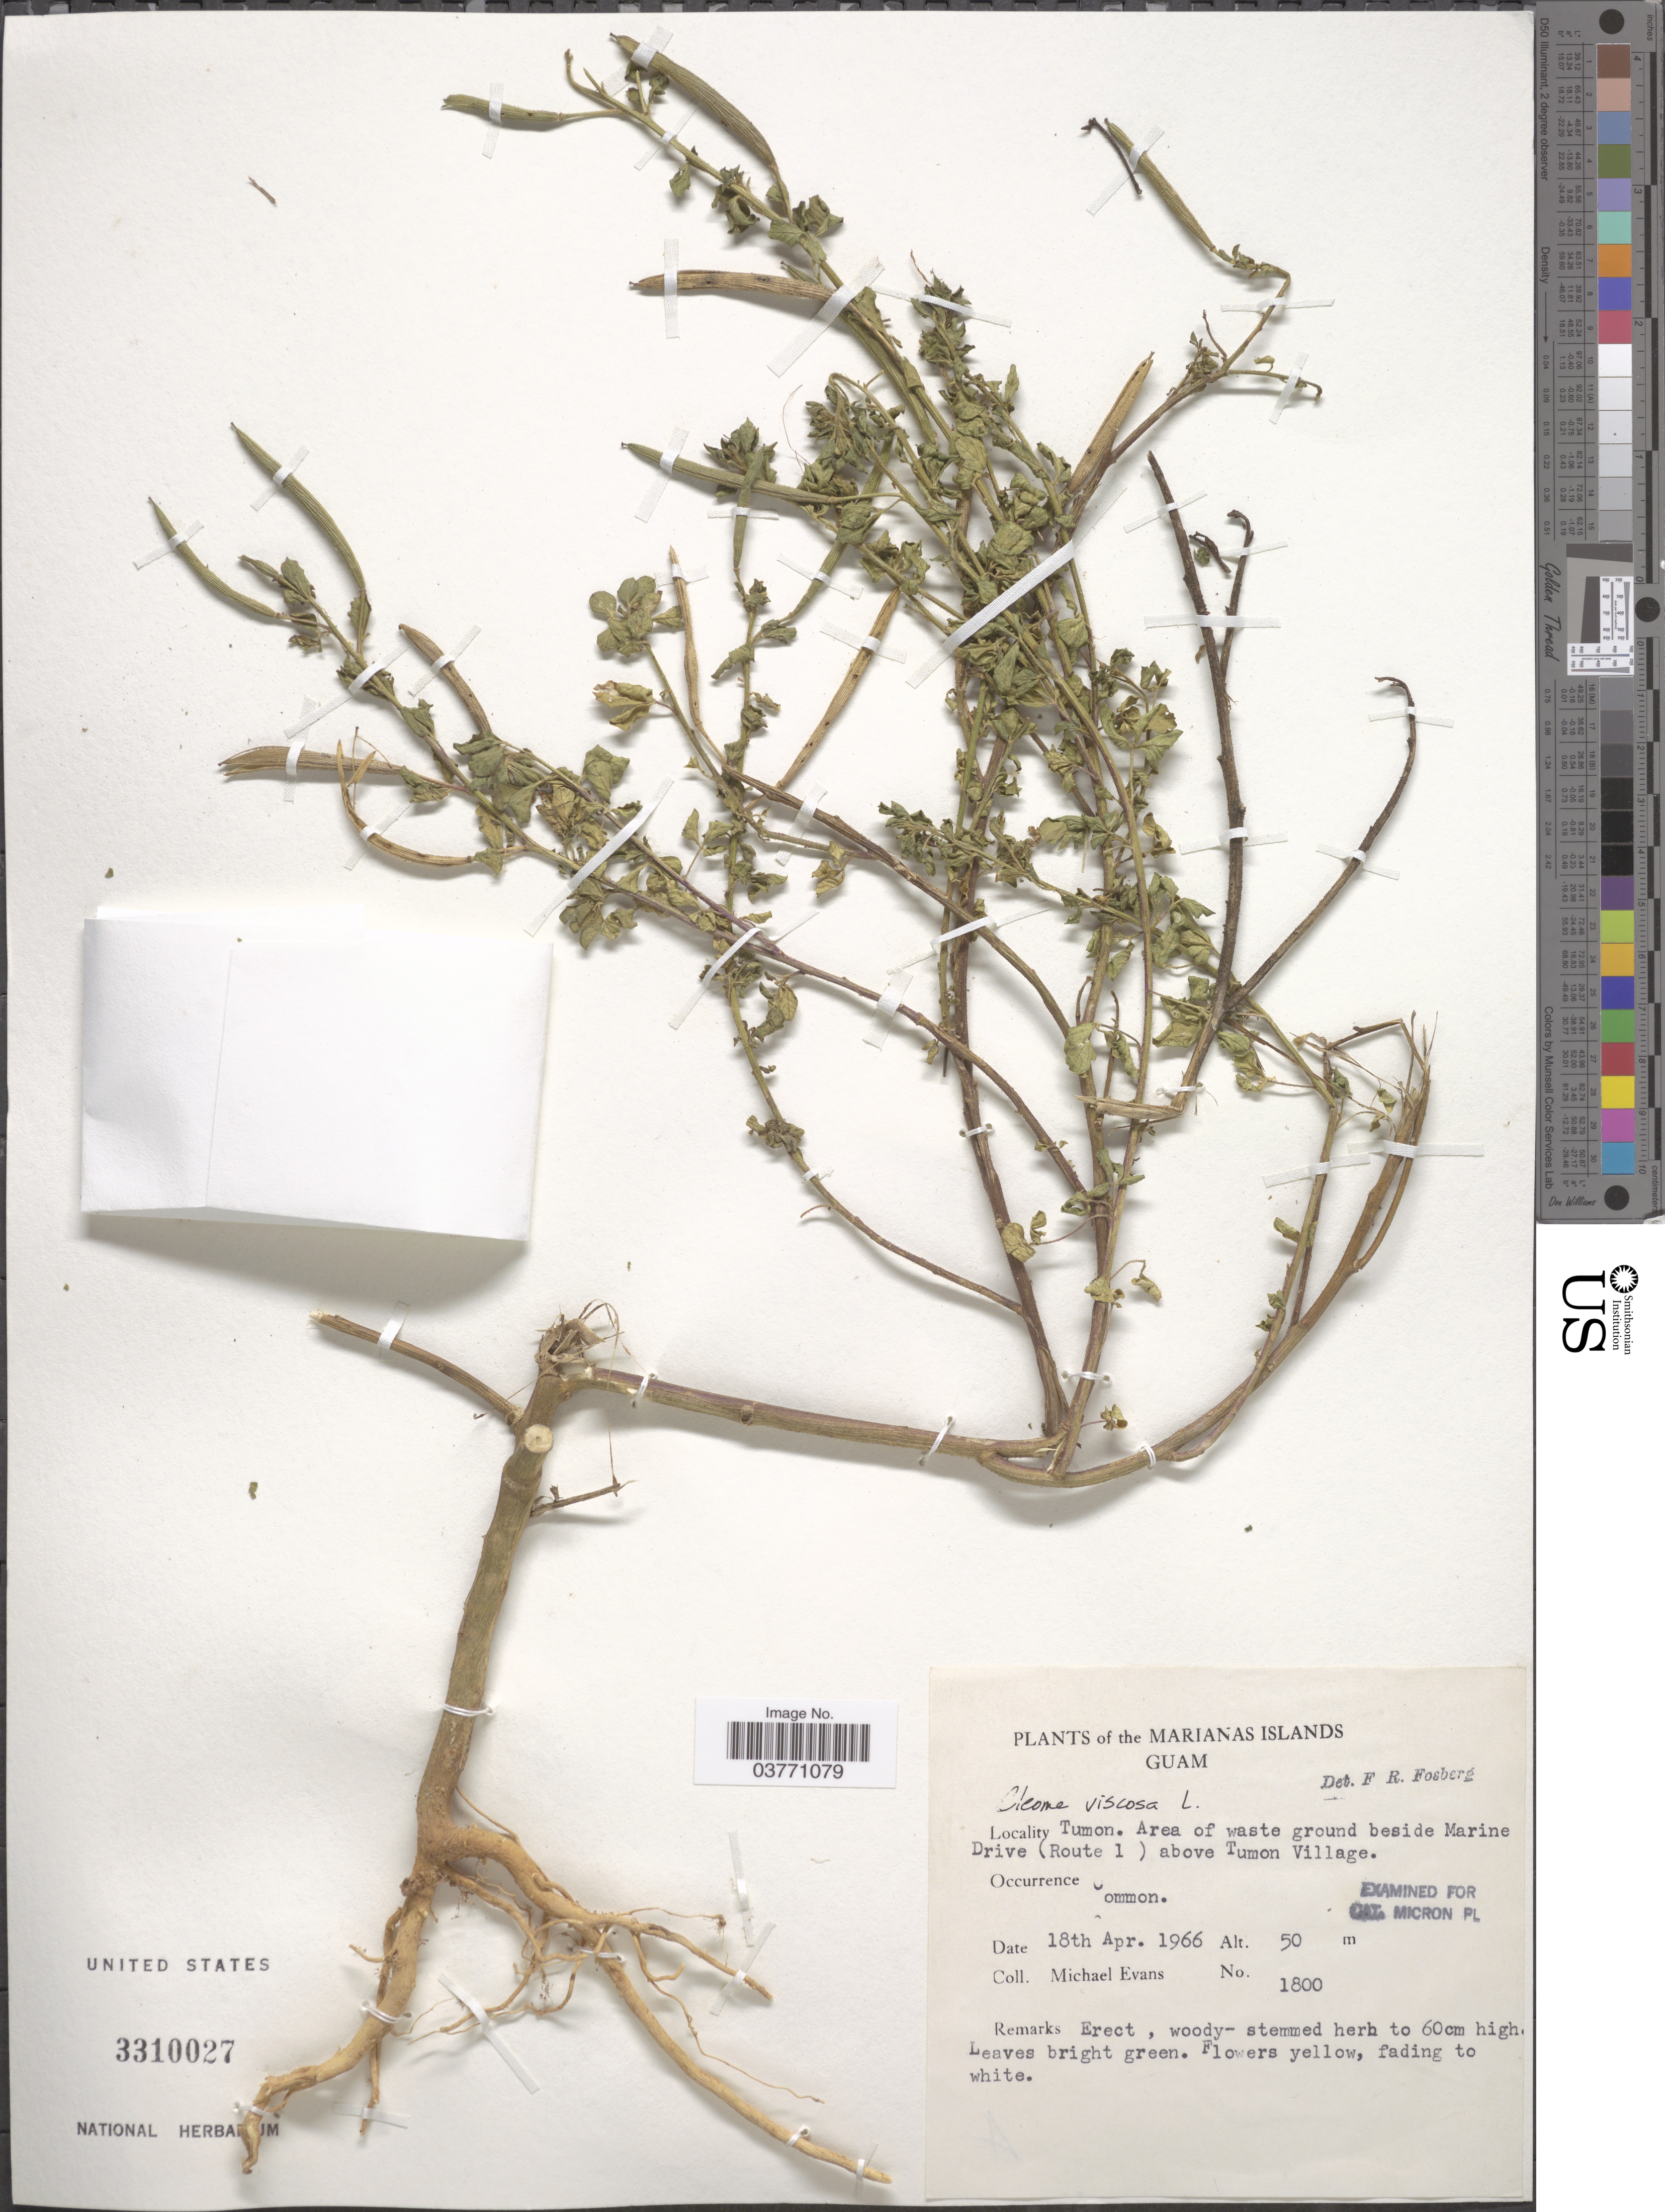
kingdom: Plantae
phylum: Tracheophyta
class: Magnoliopsida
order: Brassicales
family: Cleomaceae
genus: Arivela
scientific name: Arivela viscosa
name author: (L.) Raf.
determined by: Wagner, W. L., (BOT), Smithsonian Institution - National Museum of Natural History (UNITED STATES)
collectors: M. Evans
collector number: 1800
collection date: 1966-04-18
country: Northern Mariana Islands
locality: The Marianas Islands. Guam. Tumon. Area of waste ground beside Marine Drive (Route 1) above Tumon Village.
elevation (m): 50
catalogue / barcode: US 3310027